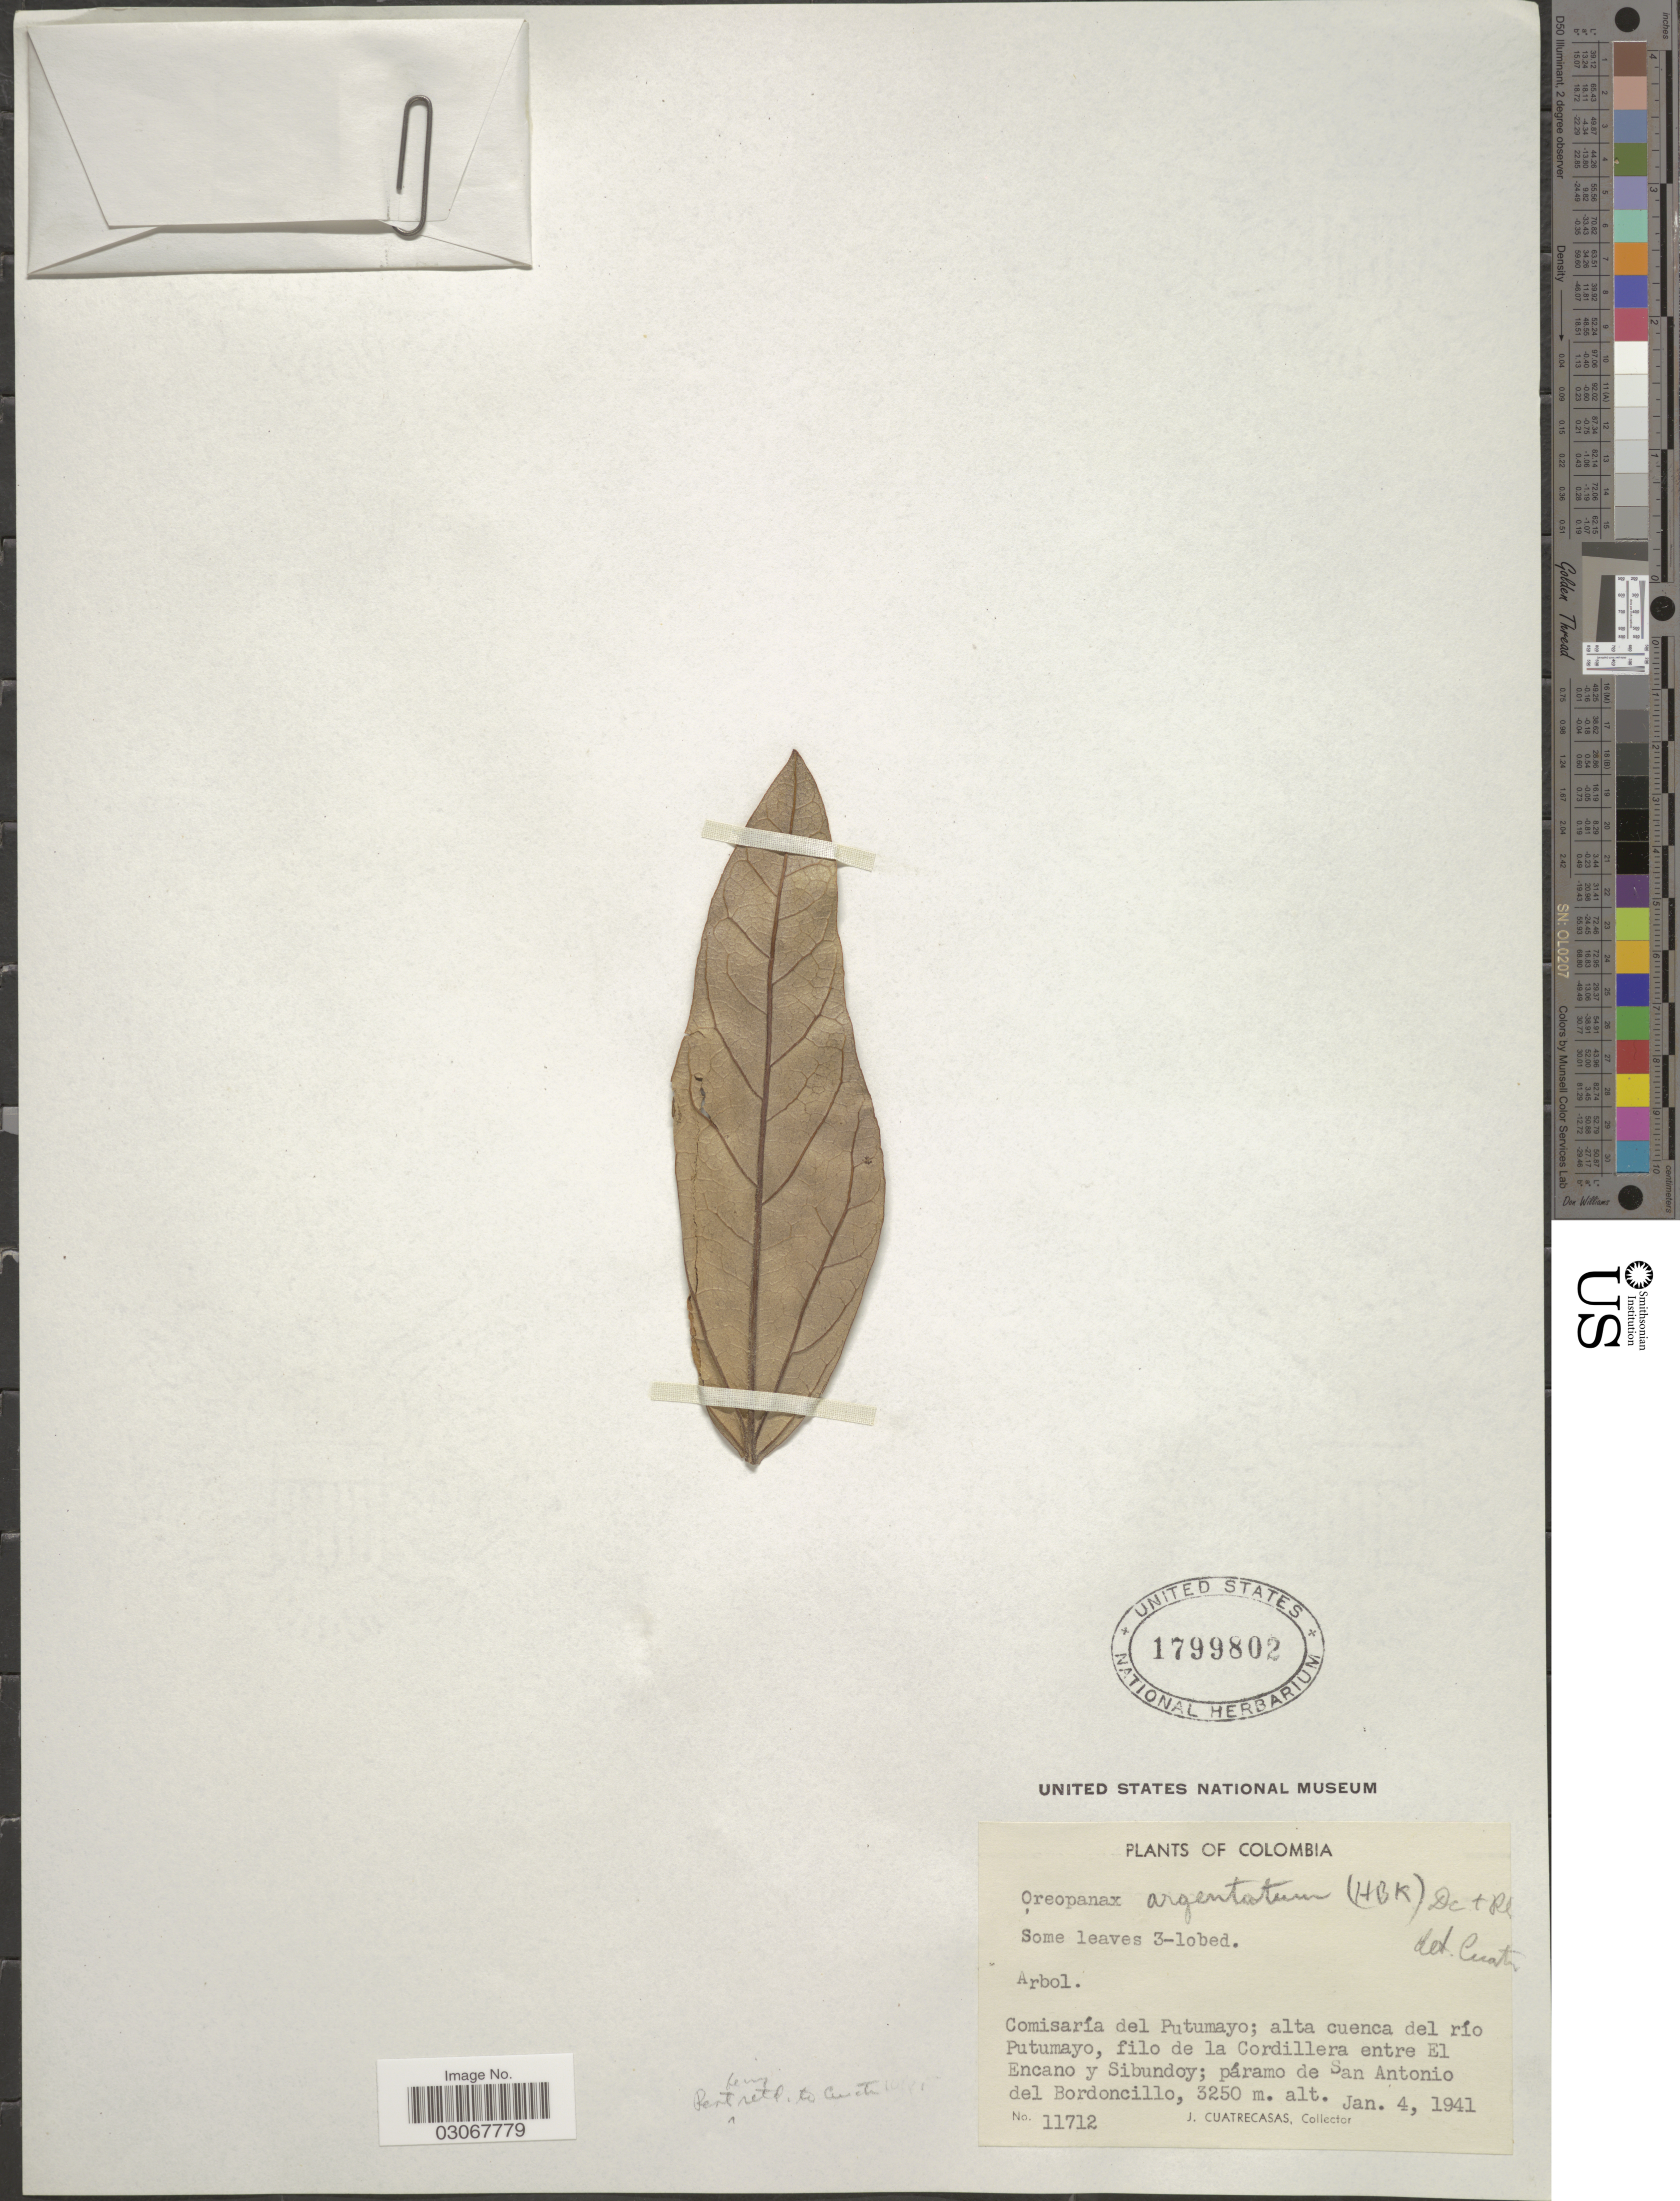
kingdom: Plantae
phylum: Tracheophyta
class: Magnoliopsida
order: Apiales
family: Araliaceae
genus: Oreopanax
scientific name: Oreopanax argentatus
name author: (Kunth) Decne. & Planch.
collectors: J. Cuatrecasas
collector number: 11712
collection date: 1941-01-04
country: Colombia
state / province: Putumayo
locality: Comisaría del Putumayo; alta cuenca del río Putumayo, filo de la Cordillera entre El Encano y Sibundoy; páramo de San Antonio del Bordoncillo.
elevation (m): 3250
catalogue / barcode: US 1799802